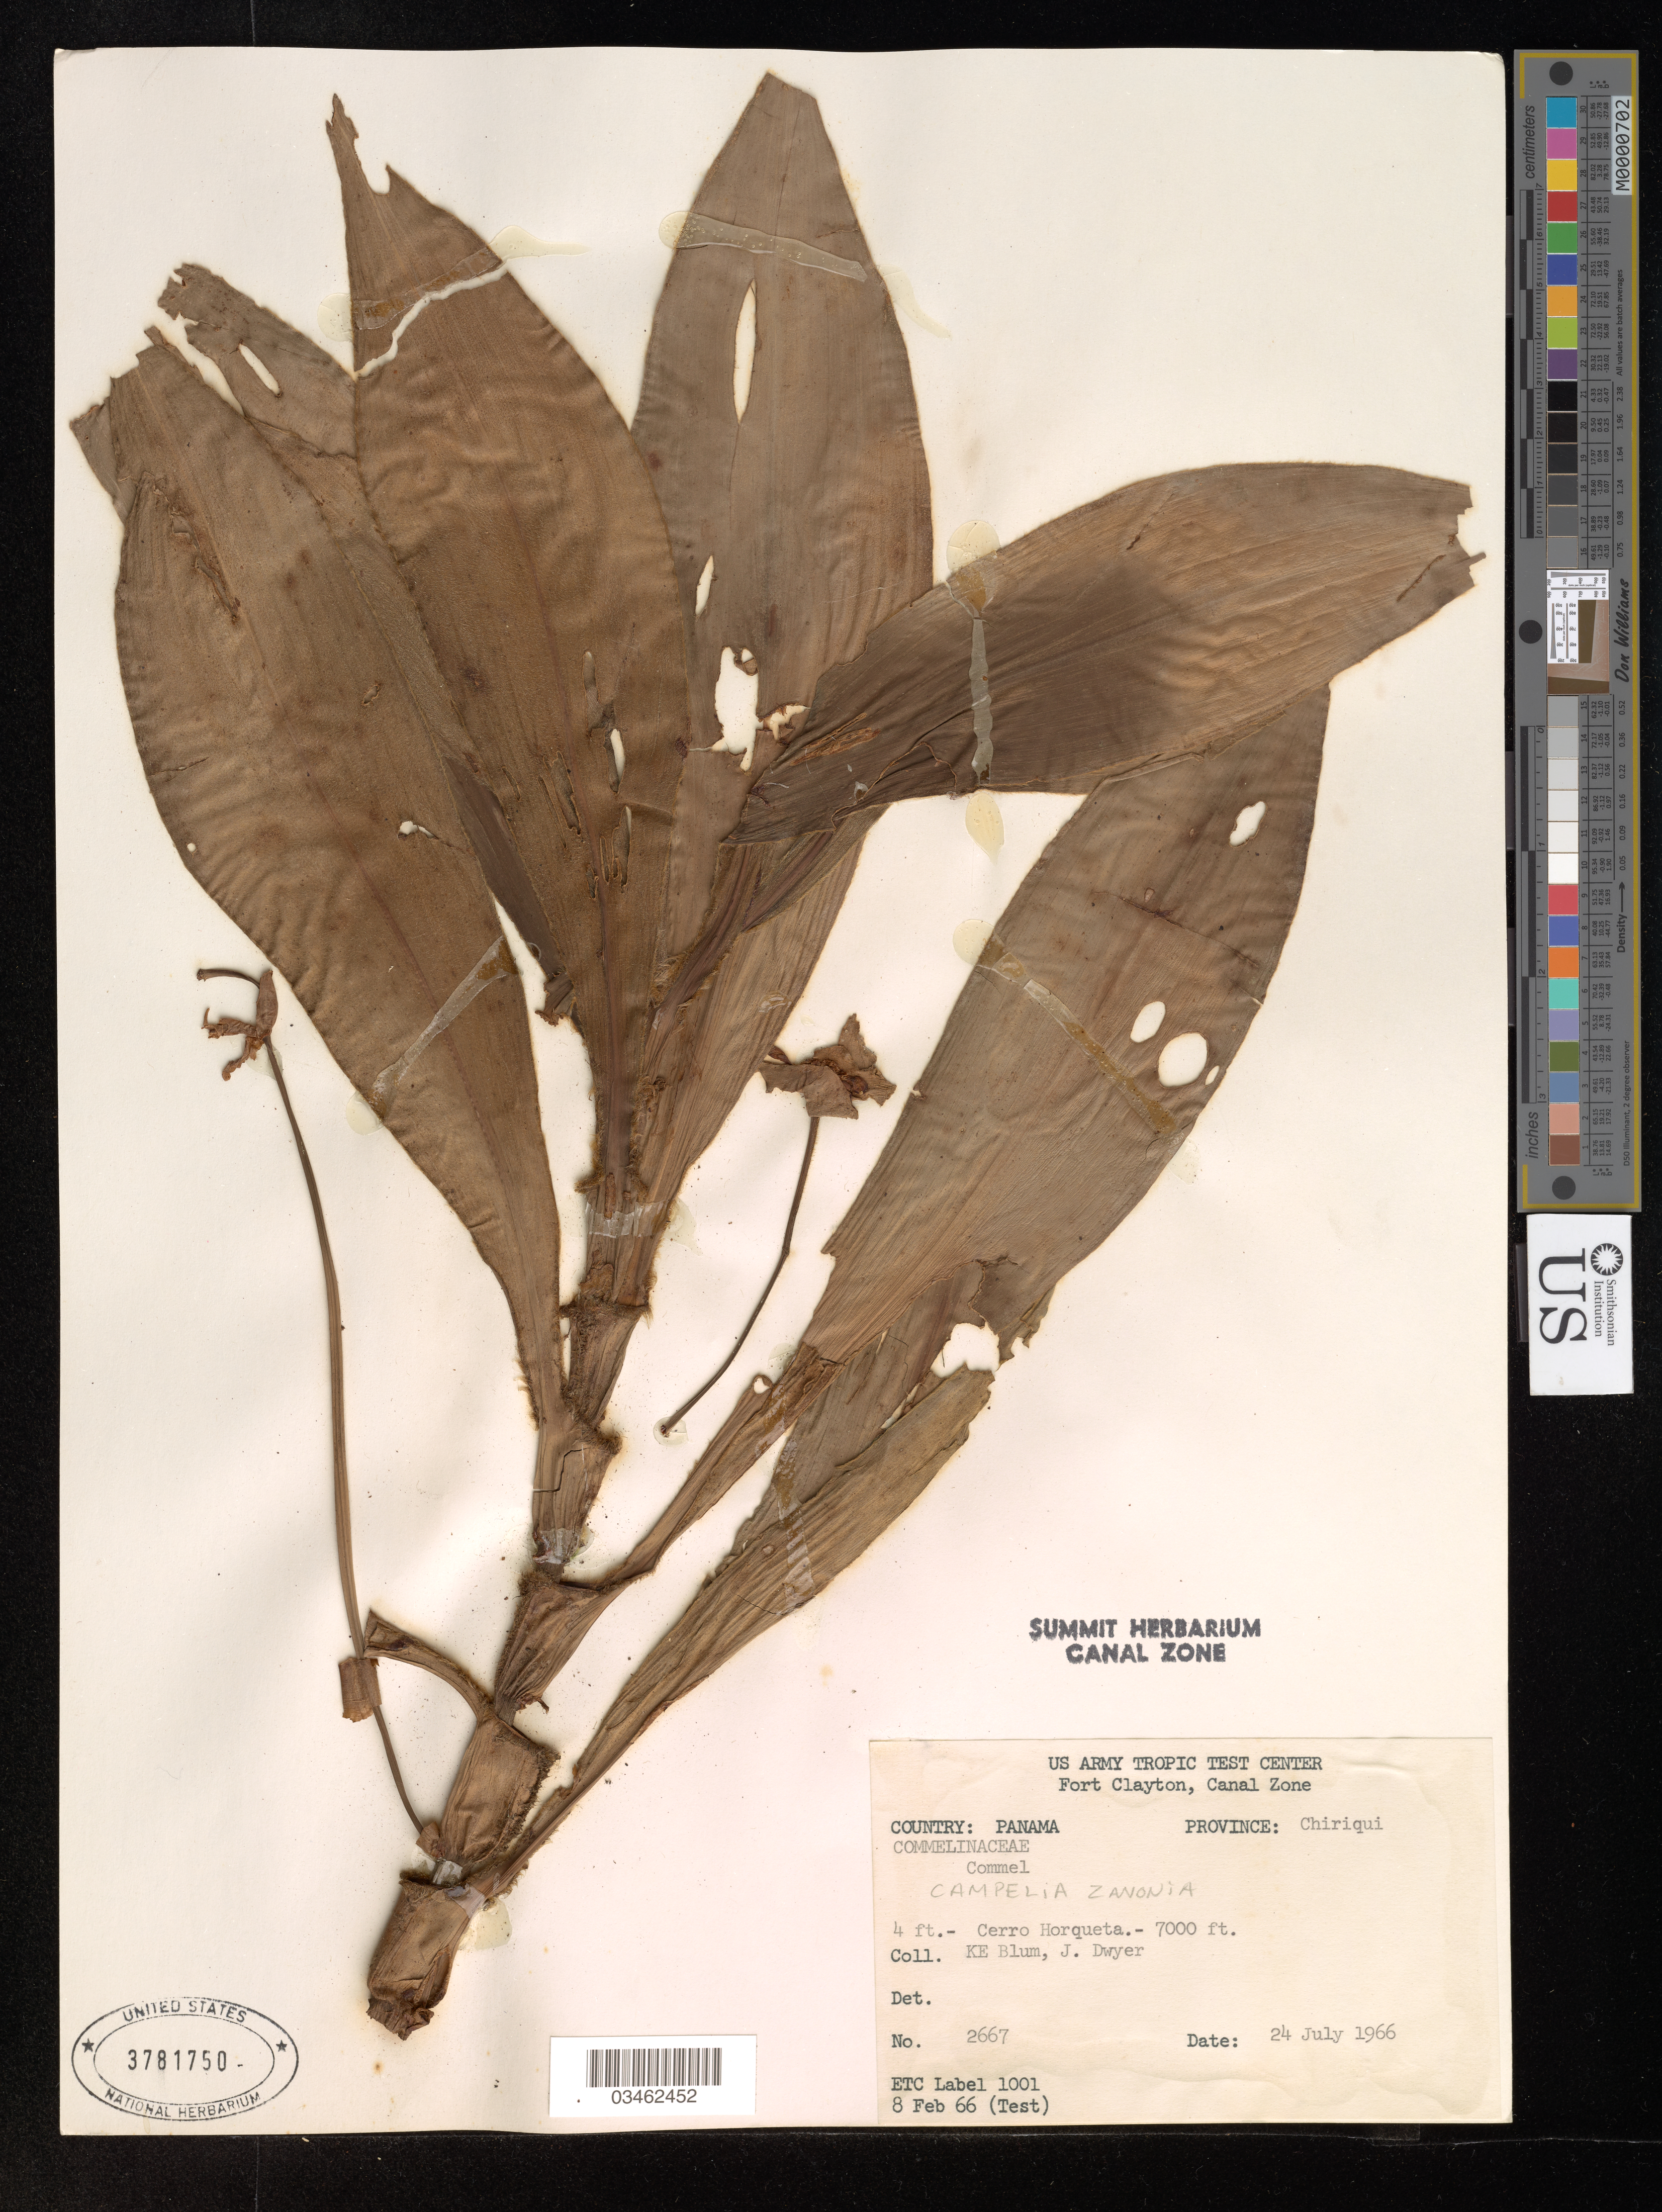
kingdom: Plantae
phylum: Tracheophyta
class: Liliopsida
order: Commelinales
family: Commelinaceae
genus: Campelia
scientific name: Campelia zanonia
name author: (L.) Kunth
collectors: K. E. Blum & J. Dwyer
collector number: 2667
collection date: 1966-07-24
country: Panama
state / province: Chiriqui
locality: Fort Clayton, Canal Zone. Cerro Horqueta.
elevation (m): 2134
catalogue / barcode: US 3781750